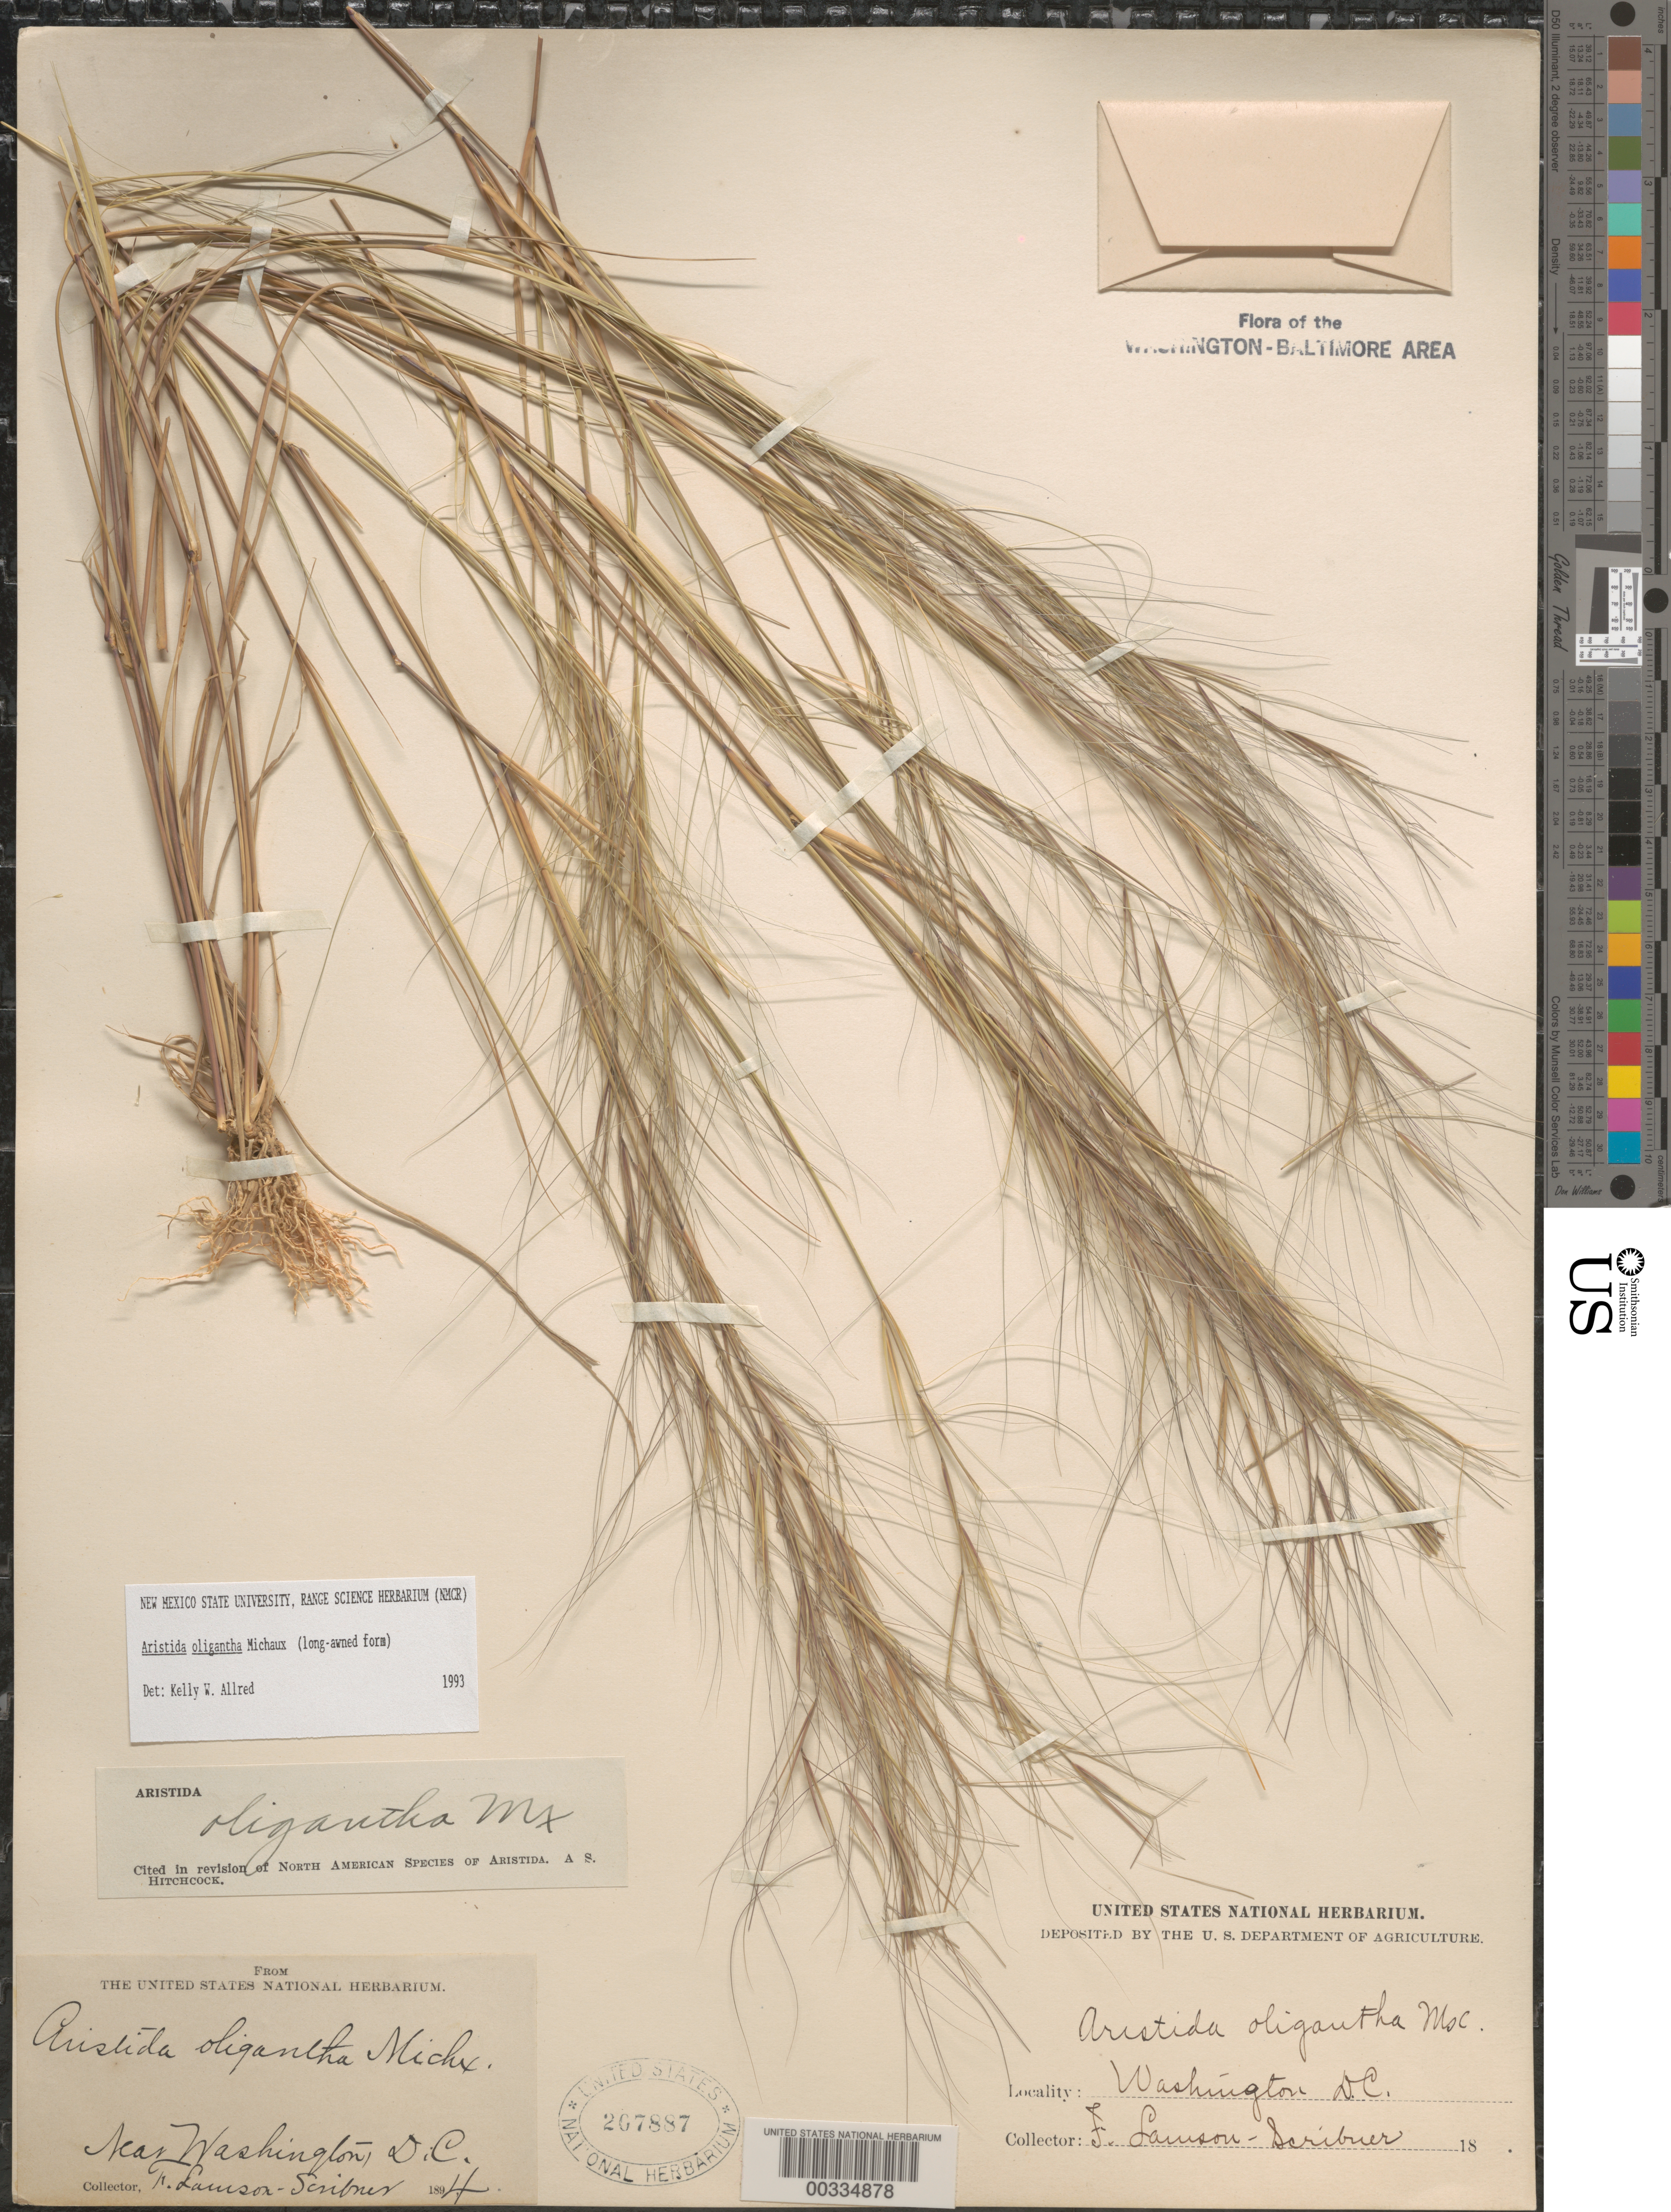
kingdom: Plantae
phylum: Tracheophyta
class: Liliopsida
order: Poales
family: Poaceae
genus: Aristida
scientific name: Aristida oligantha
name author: Michx.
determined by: Hitchcock, Albert S.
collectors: F. L. Scribner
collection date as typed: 1894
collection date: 1894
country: United States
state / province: District of Columbia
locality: Near Washington DC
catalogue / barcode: US 207887